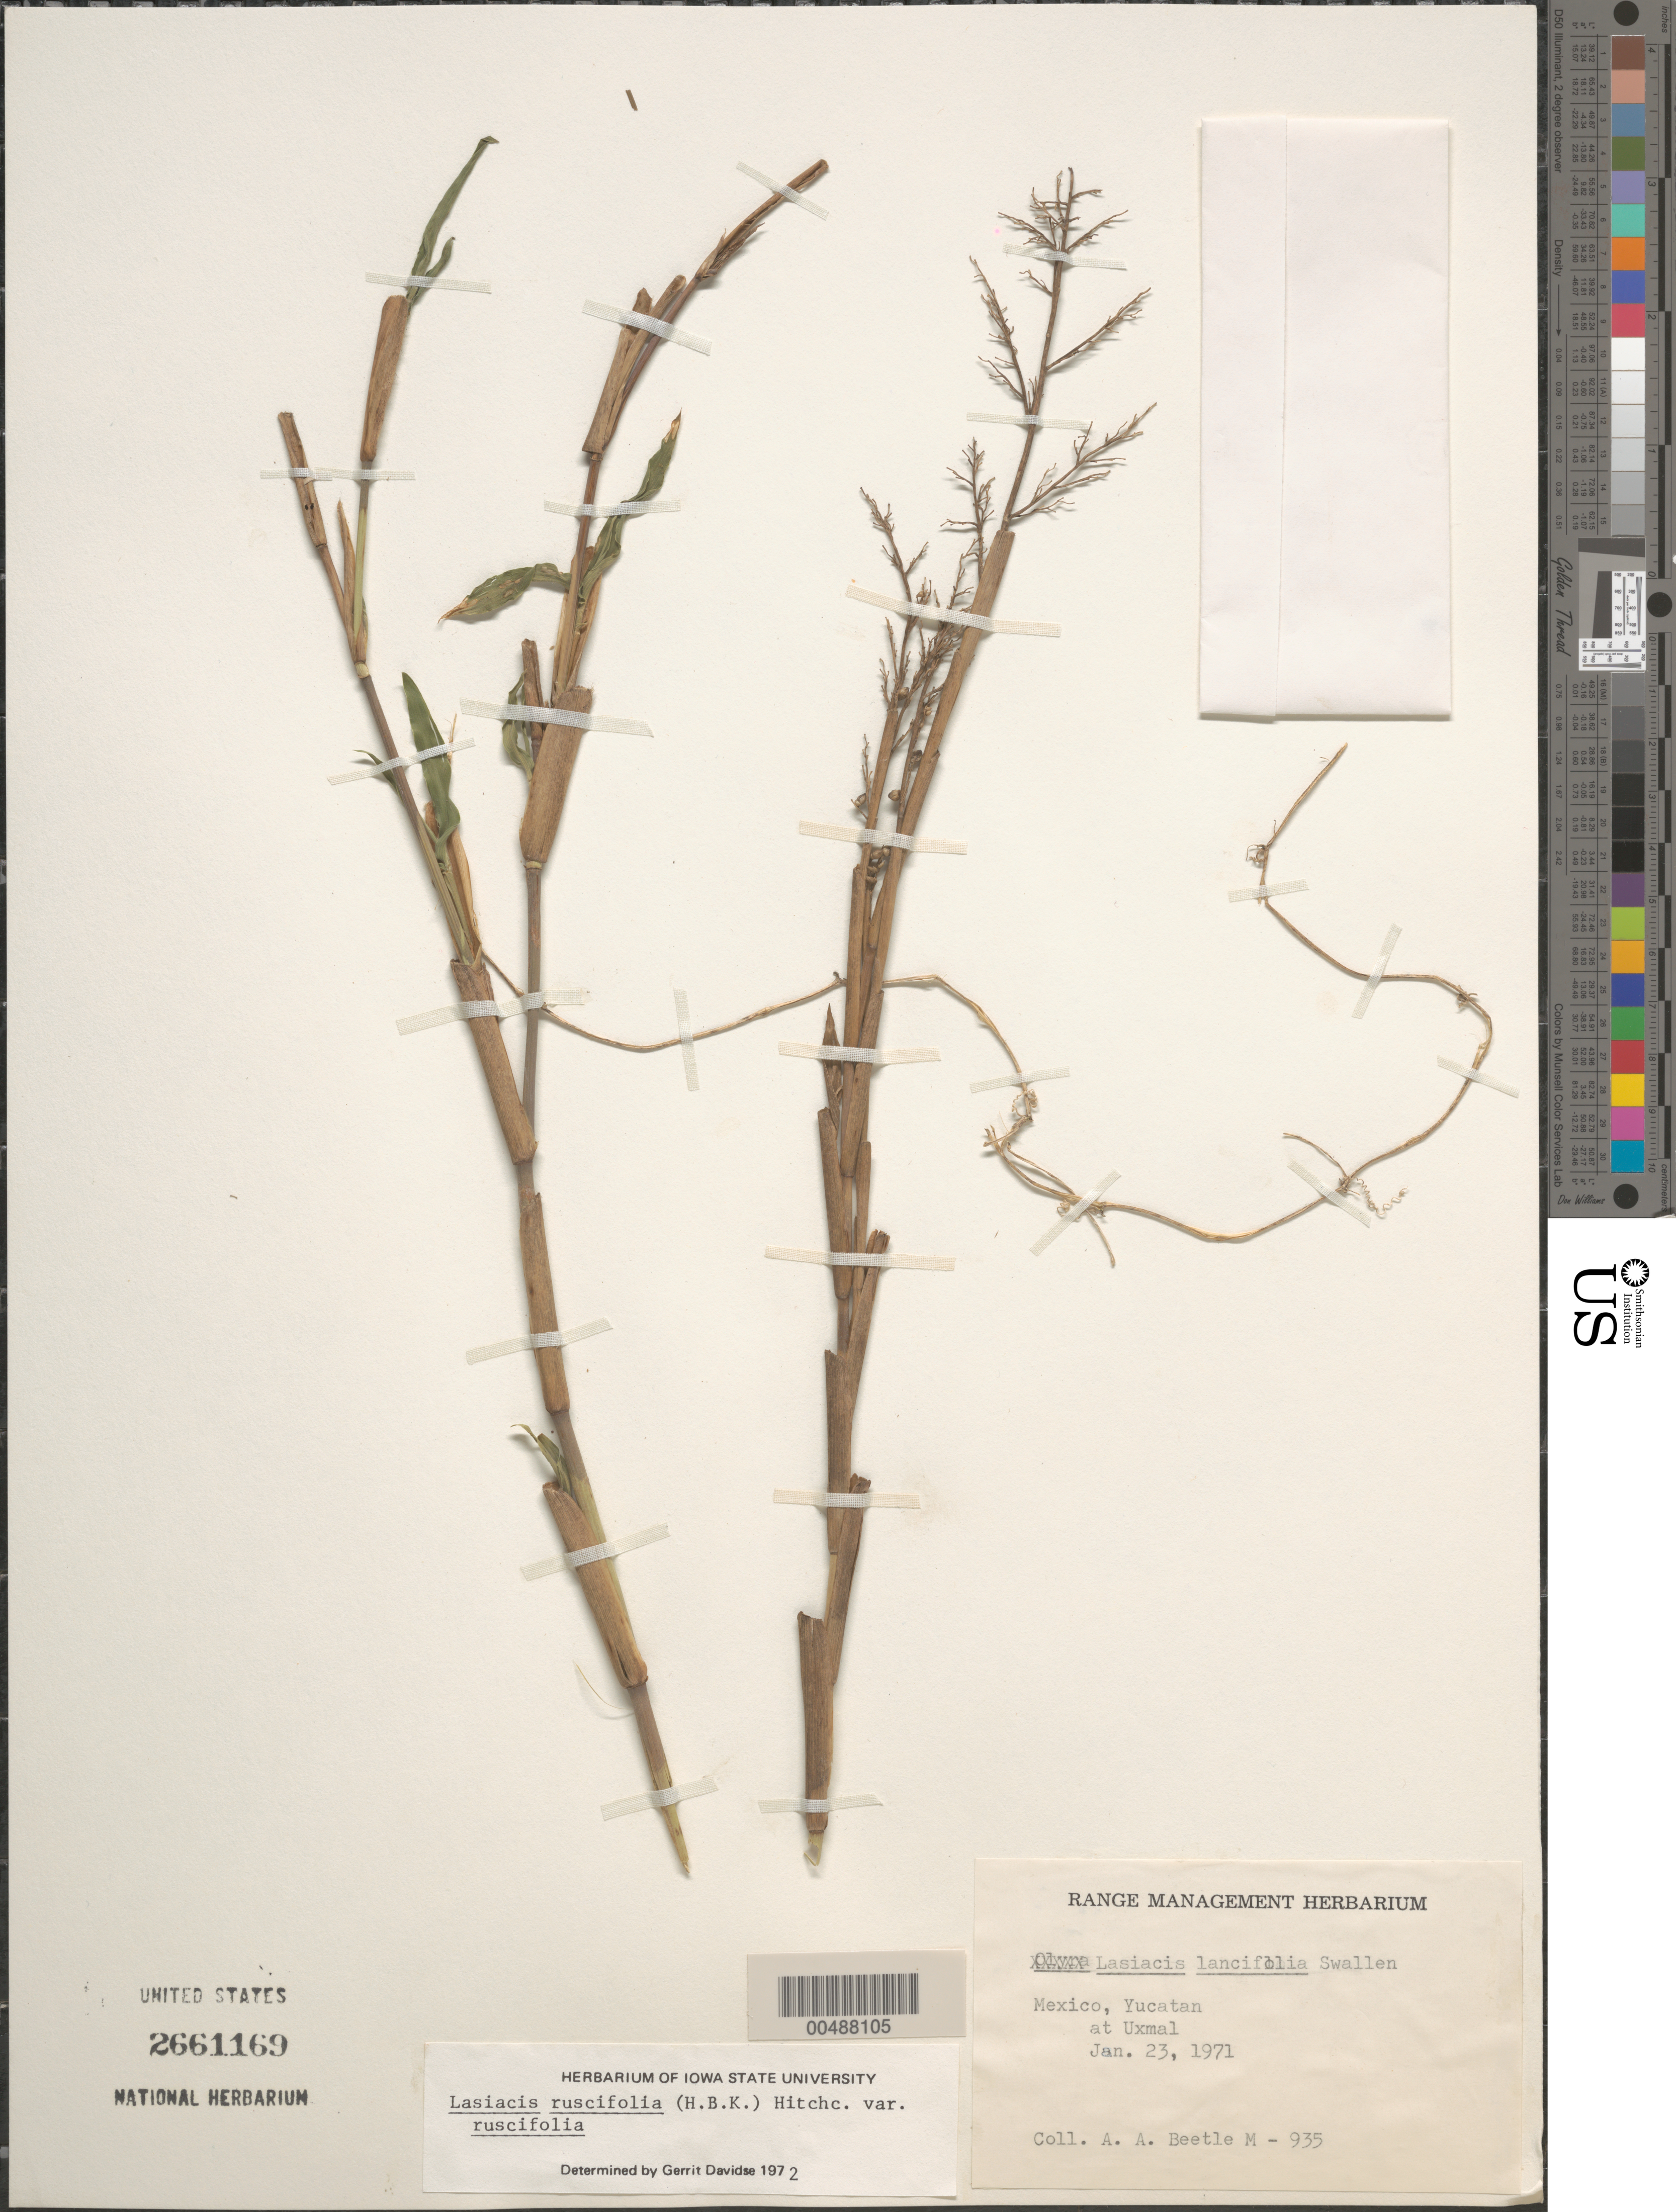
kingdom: Plantae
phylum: Tracheophyta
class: Liliopsida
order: Poales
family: Poaceae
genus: Lasiacis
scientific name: Lasiacis ruscifolia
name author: (Kunth) Hitchc.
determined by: Davidse, Gerrit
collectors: A. A. Beetle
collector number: M-935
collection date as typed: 23 Jan 1971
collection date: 1971-01-23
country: Mexico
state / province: Yucatan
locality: At Uxmal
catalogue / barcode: US 2661169